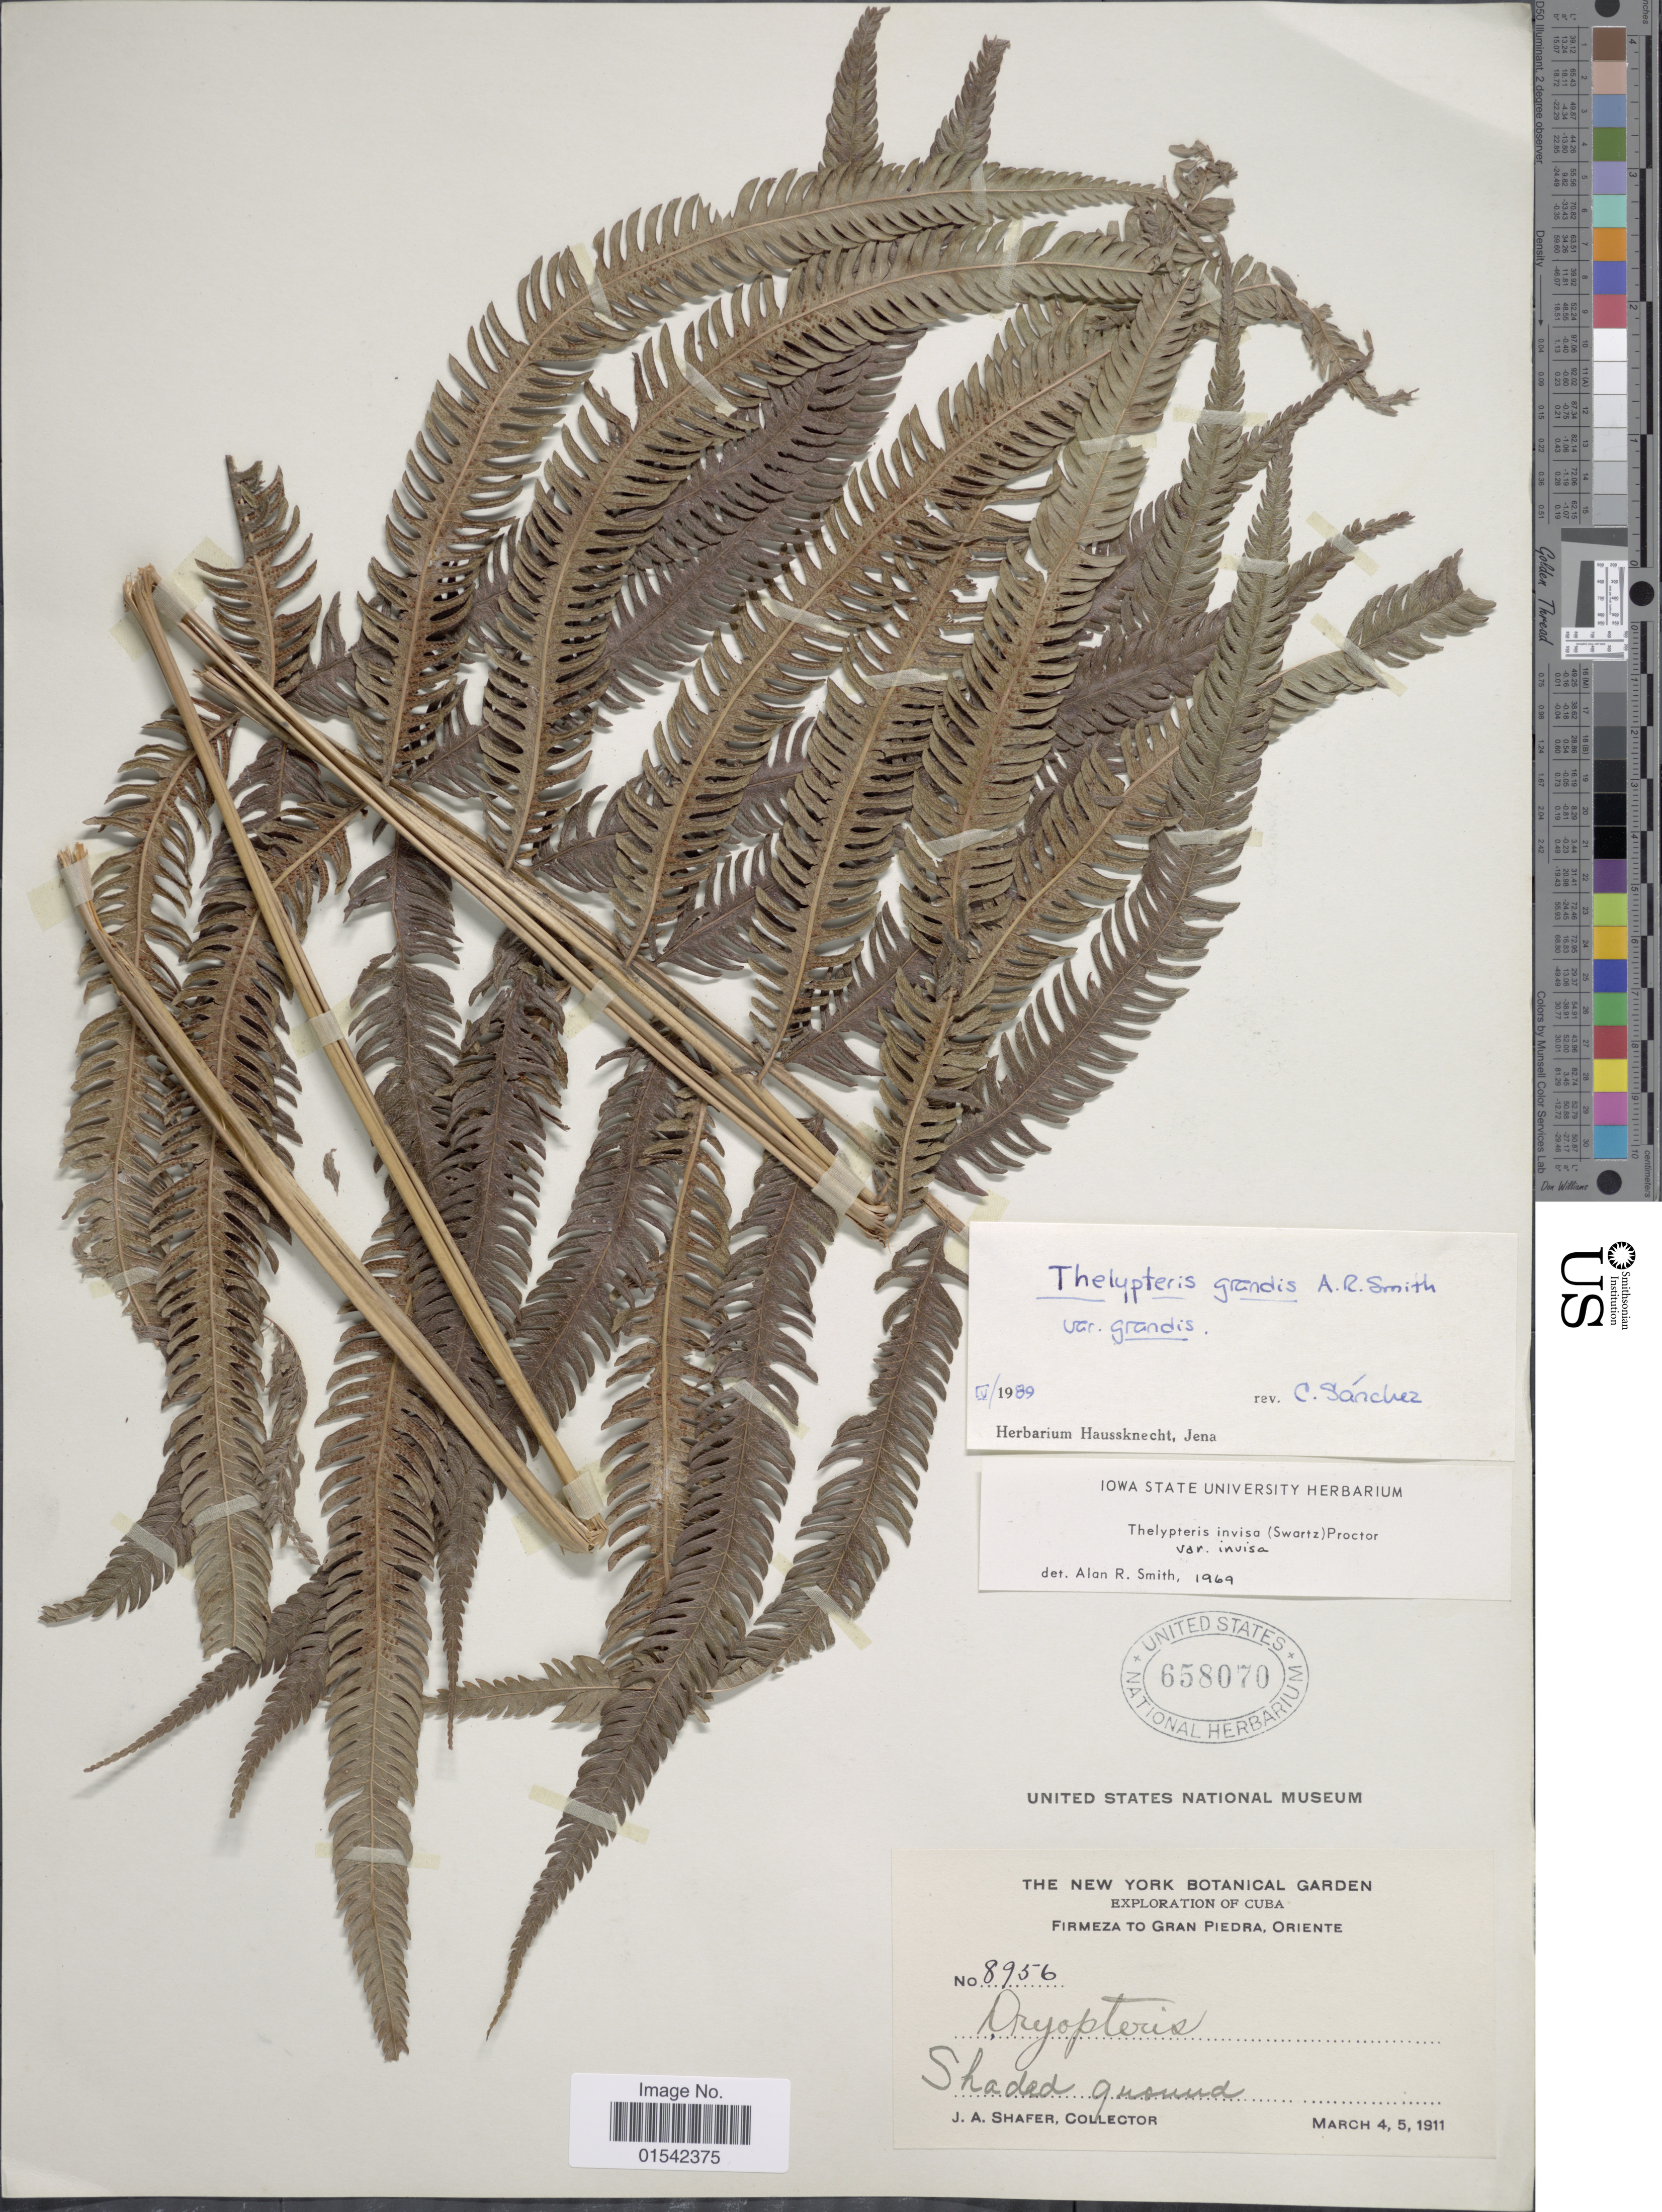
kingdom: Plantae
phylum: Tracheophyta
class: Polypodiopsida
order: Polypodiales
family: Thelypteridaceae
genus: Cyclosorus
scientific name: Cyclosorus grandis (A.R. Sm.) comb. nov., ined 2015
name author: (A.R. Sm.)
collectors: J. A. Shafer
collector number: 8956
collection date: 1911-03-04/1911-03-05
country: Cuba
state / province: Oriente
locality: Firmeza to Gran Piedra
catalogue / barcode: US 658070